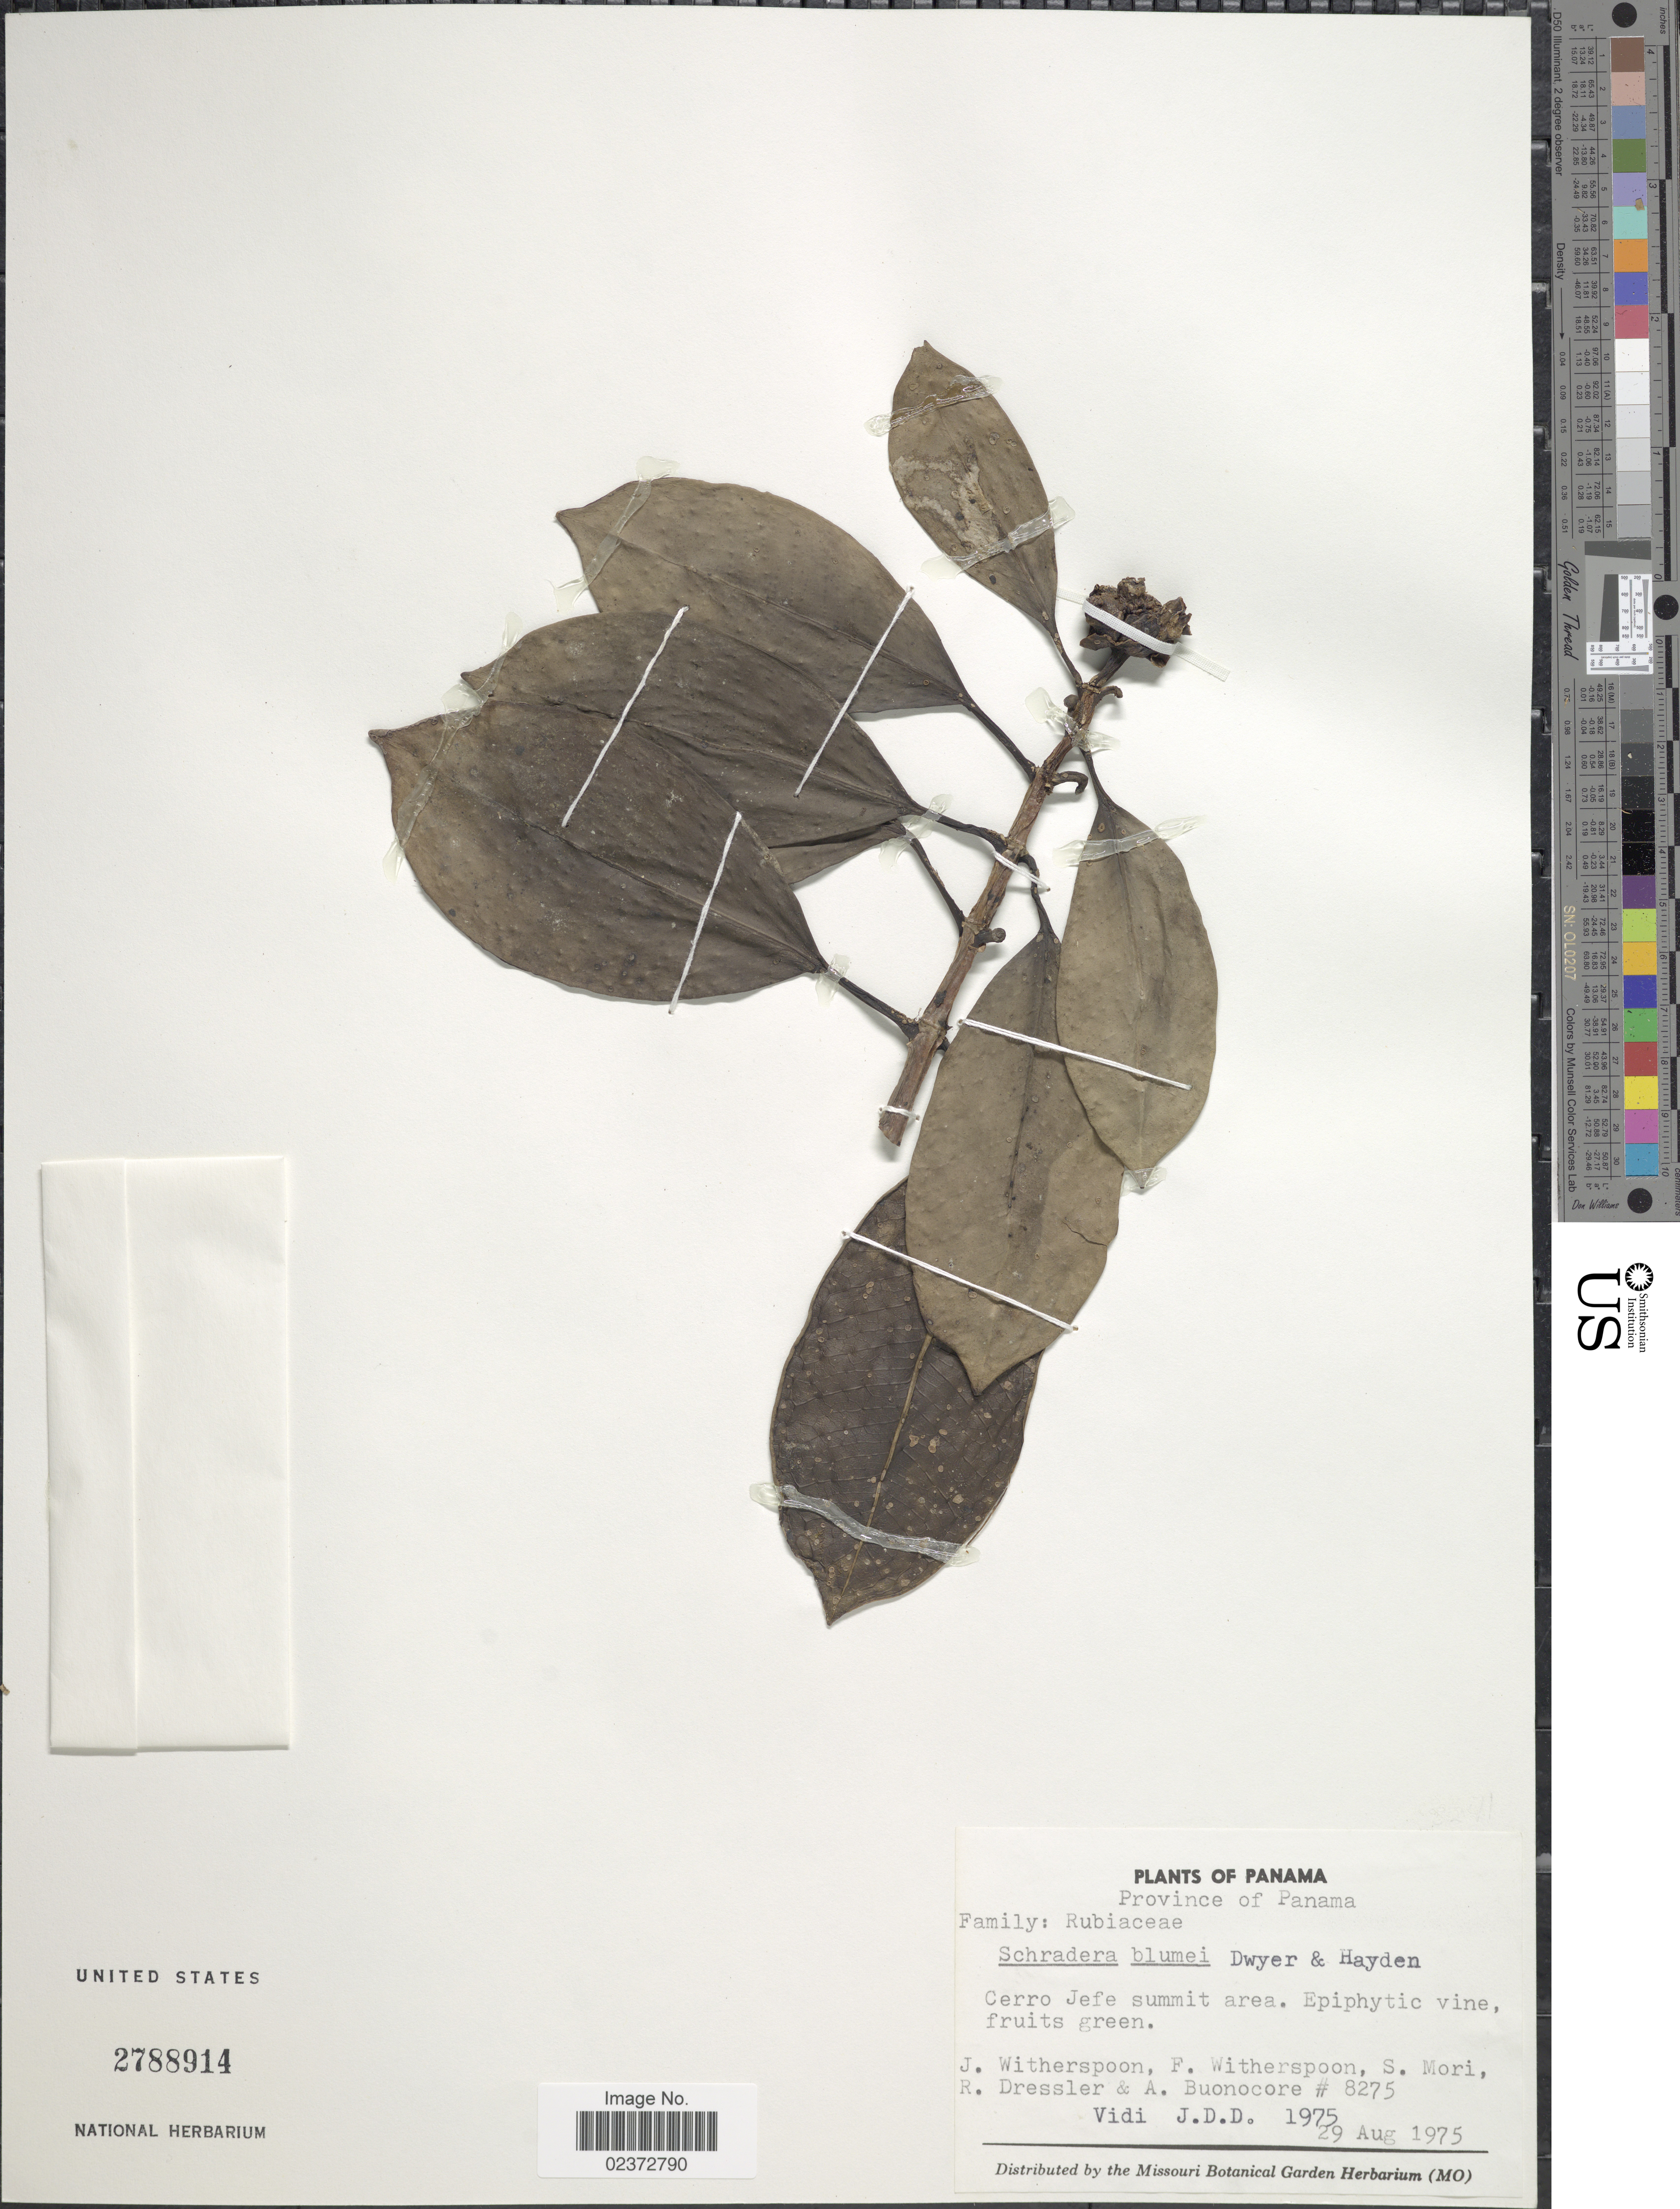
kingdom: Plantae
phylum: Tracheophyta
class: Magnoliopsida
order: Gentianales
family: Rubiaceae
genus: Schradera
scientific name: Schradera blumei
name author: Dwyer & M.V. Hayden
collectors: J. Witherspoon, F. Witherspoon, S. Mori & R. Dressler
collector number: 8275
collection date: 1975-08-29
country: Panama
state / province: Panamá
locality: Cerro Jefe summit area.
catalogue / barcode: US 2788914